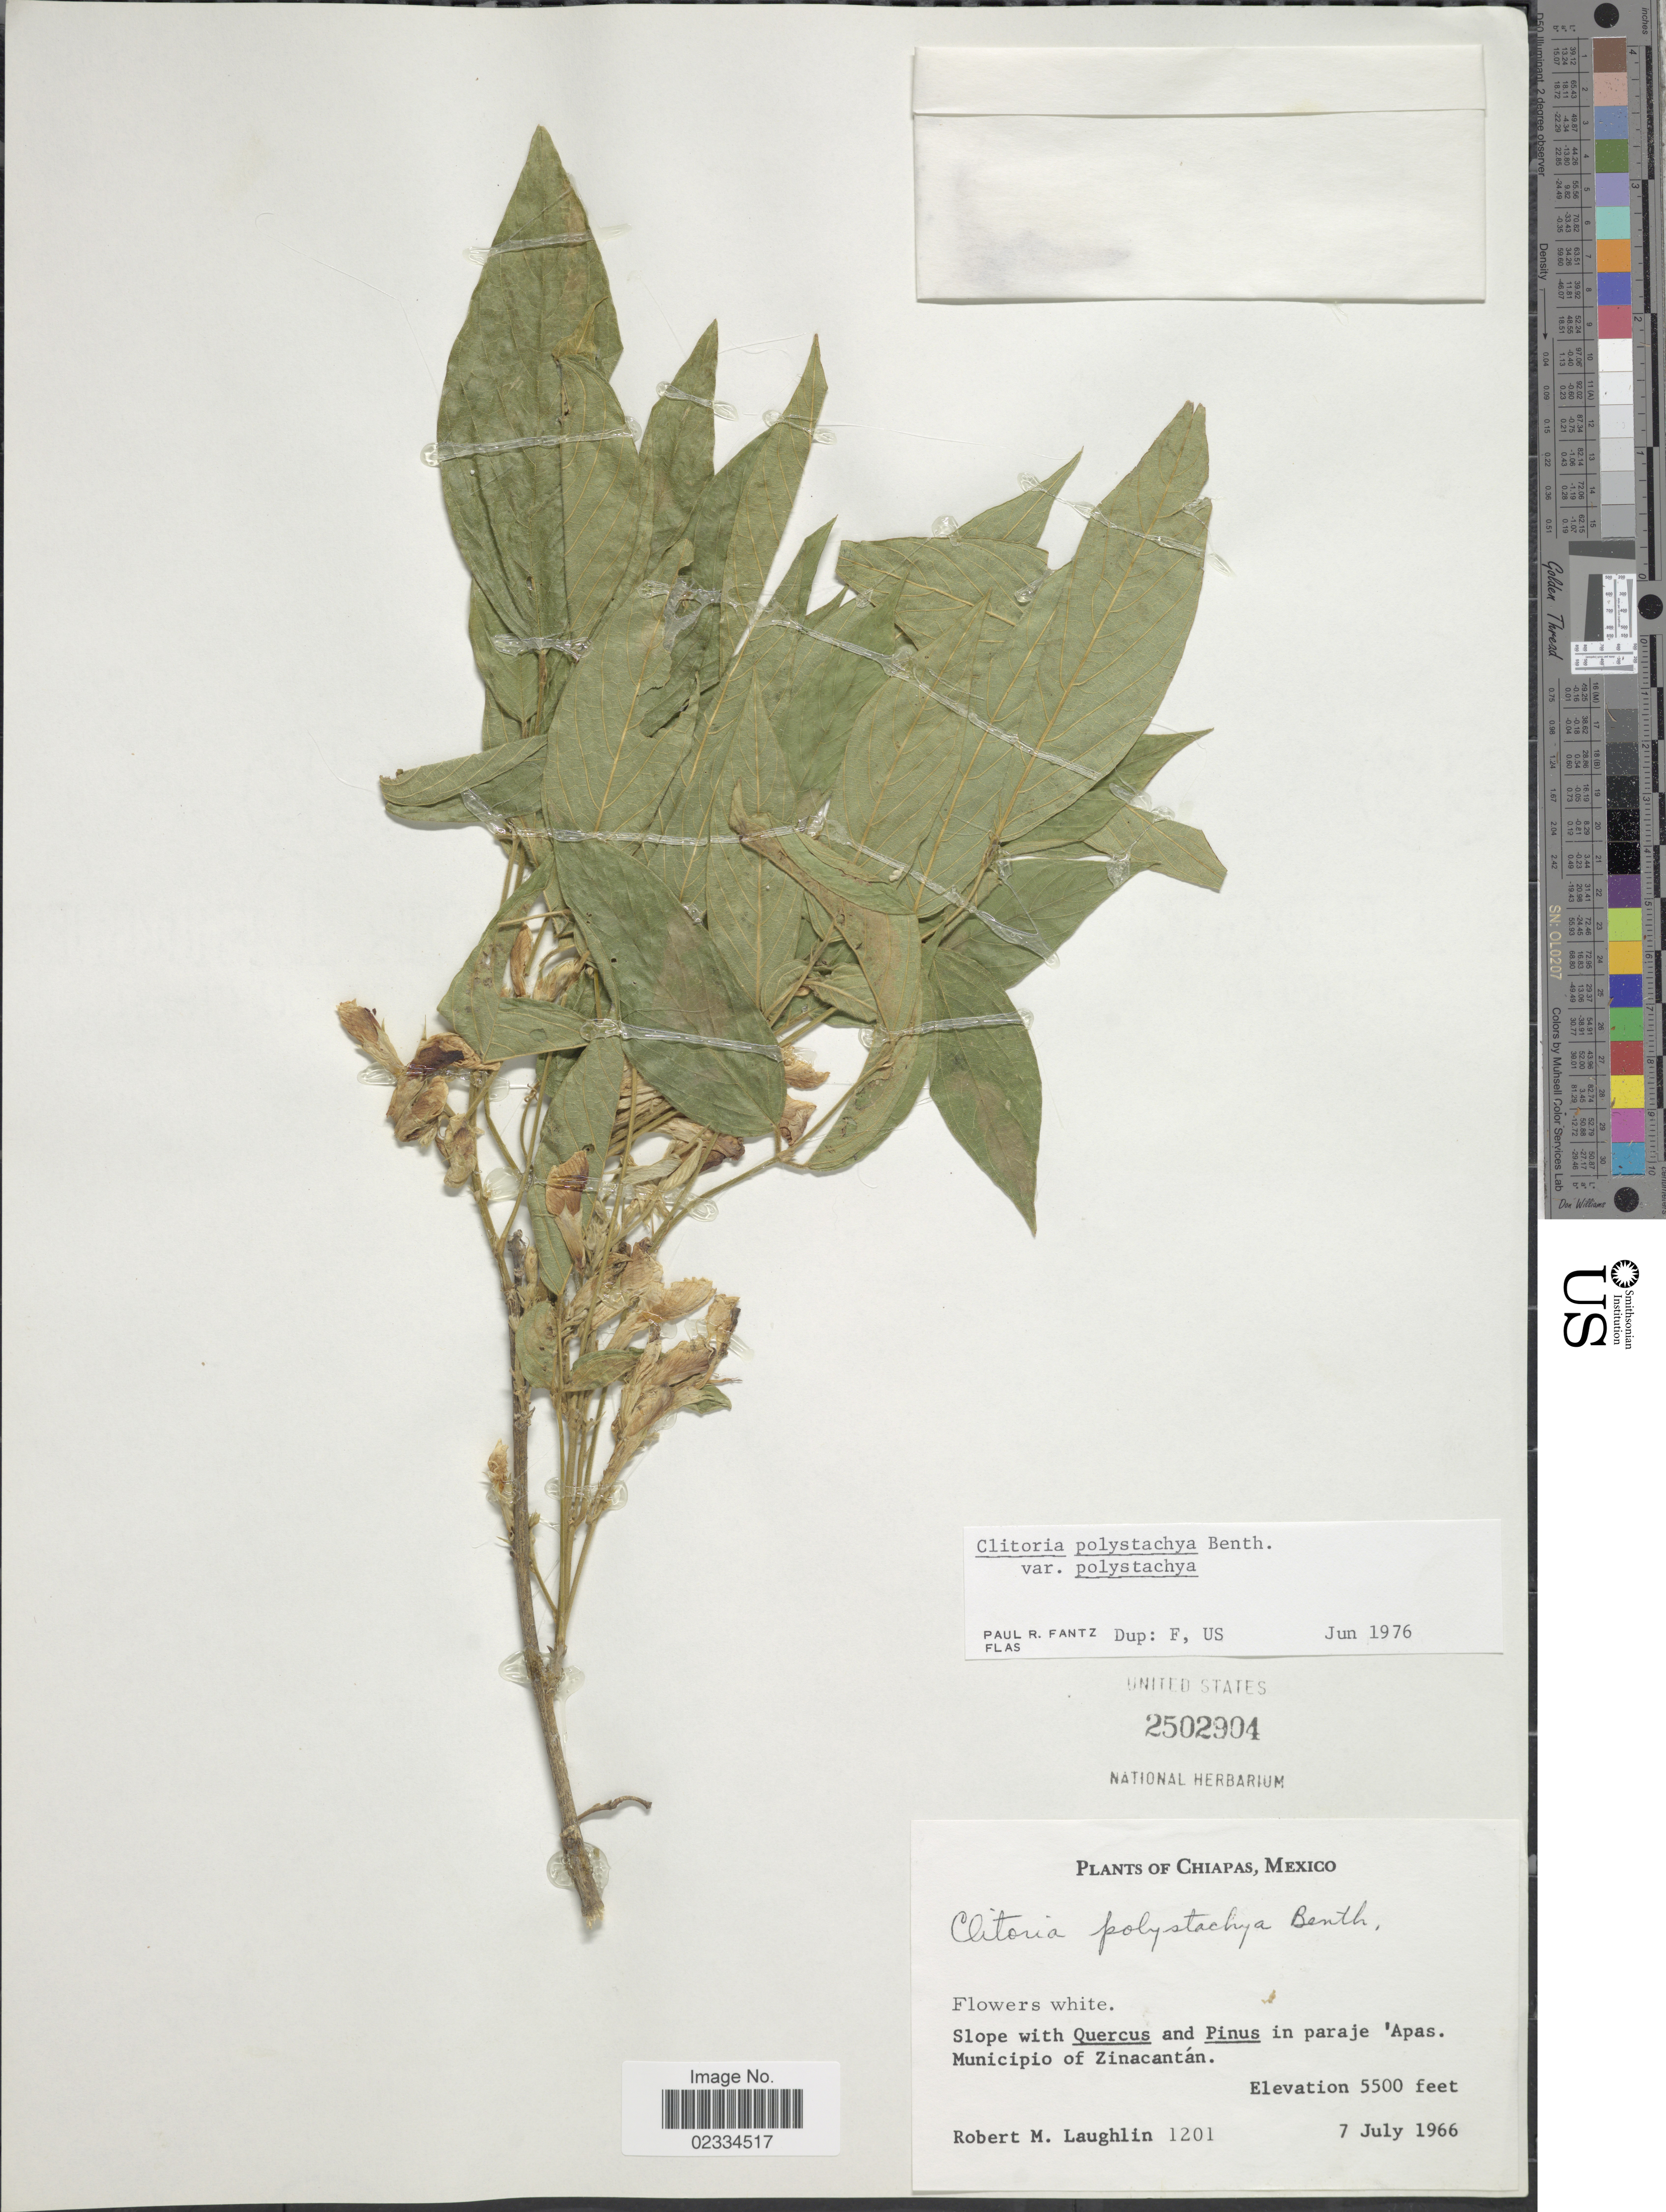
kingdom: Plantae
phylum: Tracheophyta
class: Magnoliopsida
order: Fabales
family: Fabaceae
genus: Clitoria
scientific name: Clitoria polystachya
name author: Benth.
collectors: R. McLaughlin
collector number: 1201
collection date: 1966-07-07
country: Mexico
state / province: Chiapas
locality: Municipio of Zinacantan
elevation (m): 1676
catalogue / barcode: US 2502904